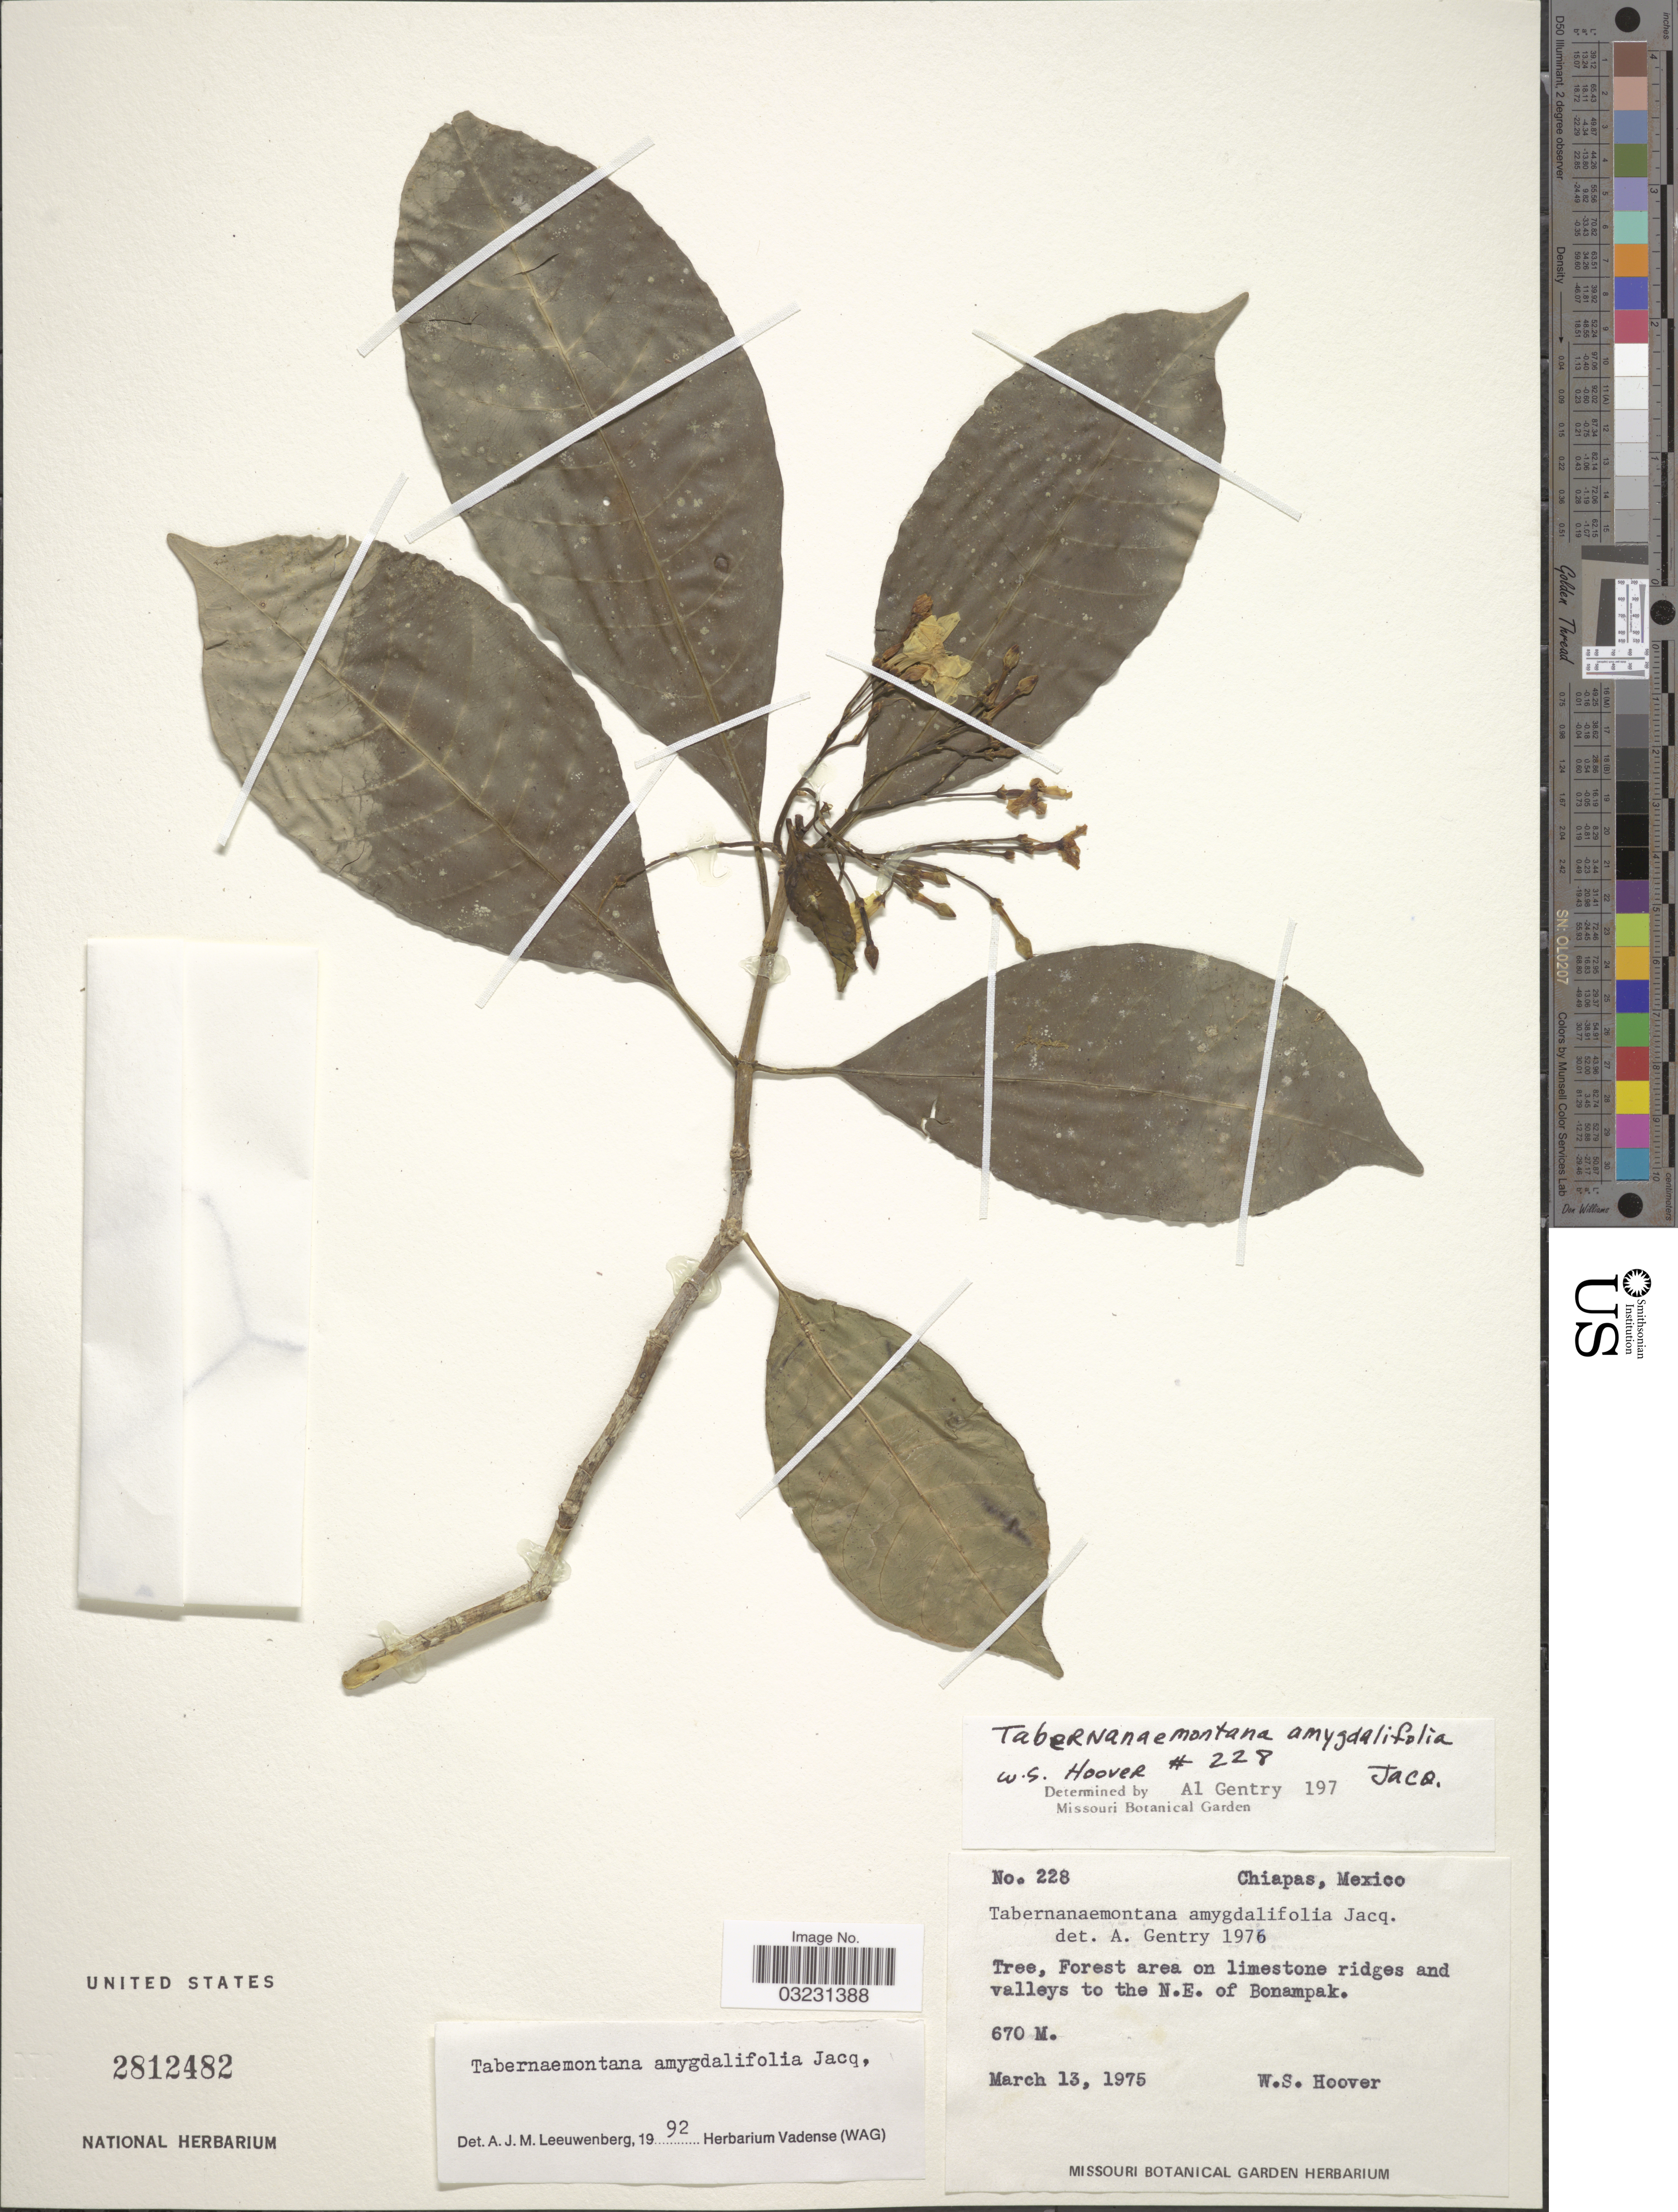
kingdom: Plantae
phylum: Tracheophyta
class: Magnoliopsida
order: Gentianales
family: Apocynaceae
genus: Tabernaemontana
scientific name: Tabernaemontana amygdalifolia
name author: Jacq.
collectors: W. S. Hoover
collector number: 228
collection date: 1975-03-13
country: Mexico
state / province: Chiapas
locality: Forest area on limestone ridges and valleys to the N.E. of Bonampak.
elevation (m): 670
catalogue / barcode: US 2812482